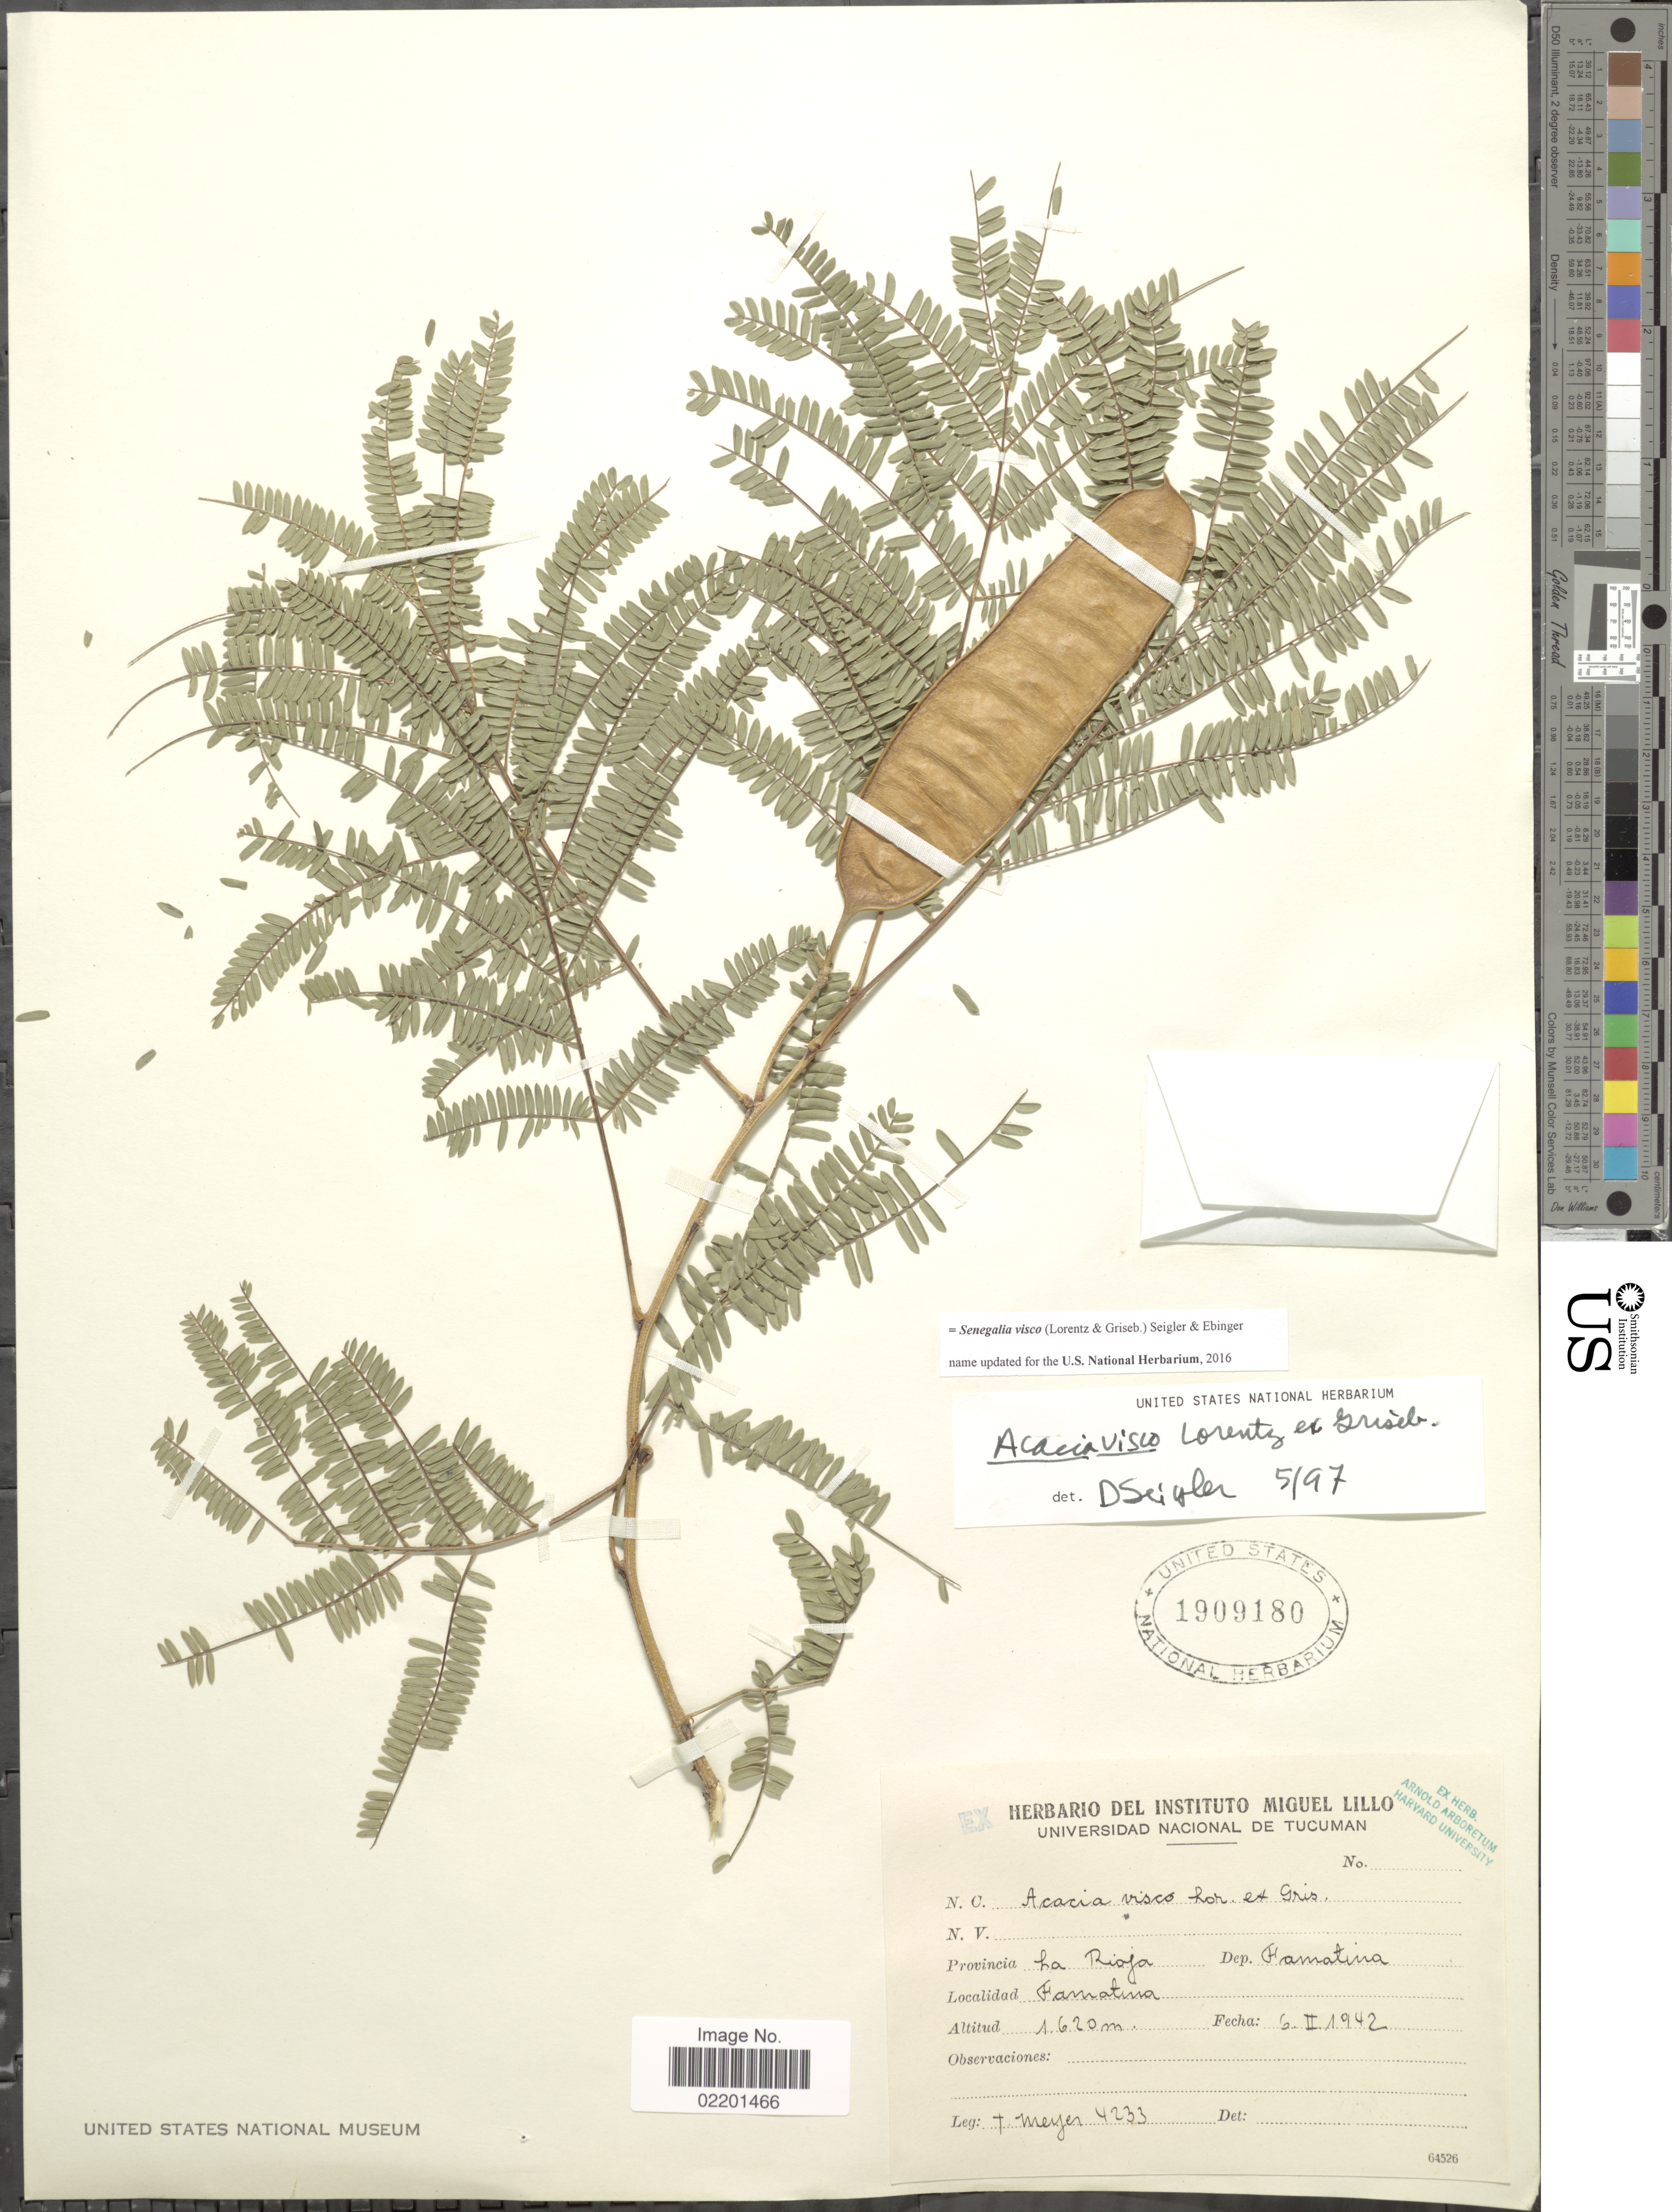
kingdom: Plantae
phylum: Tracheophyta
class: Magnoliopsida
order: Fabales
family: Fabaceae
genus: Parasenegalia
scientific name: Parasenegalia visco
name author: (Lorentz ex Griseb.) Seigler & Ebinger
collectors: T. Meyer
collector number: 4233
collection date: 1942-02-06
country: Argentina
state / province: La Rioja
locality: Provincia La Rioja, Dep. Famatina, Famatina.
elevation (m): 1620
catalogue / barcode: US 1909180